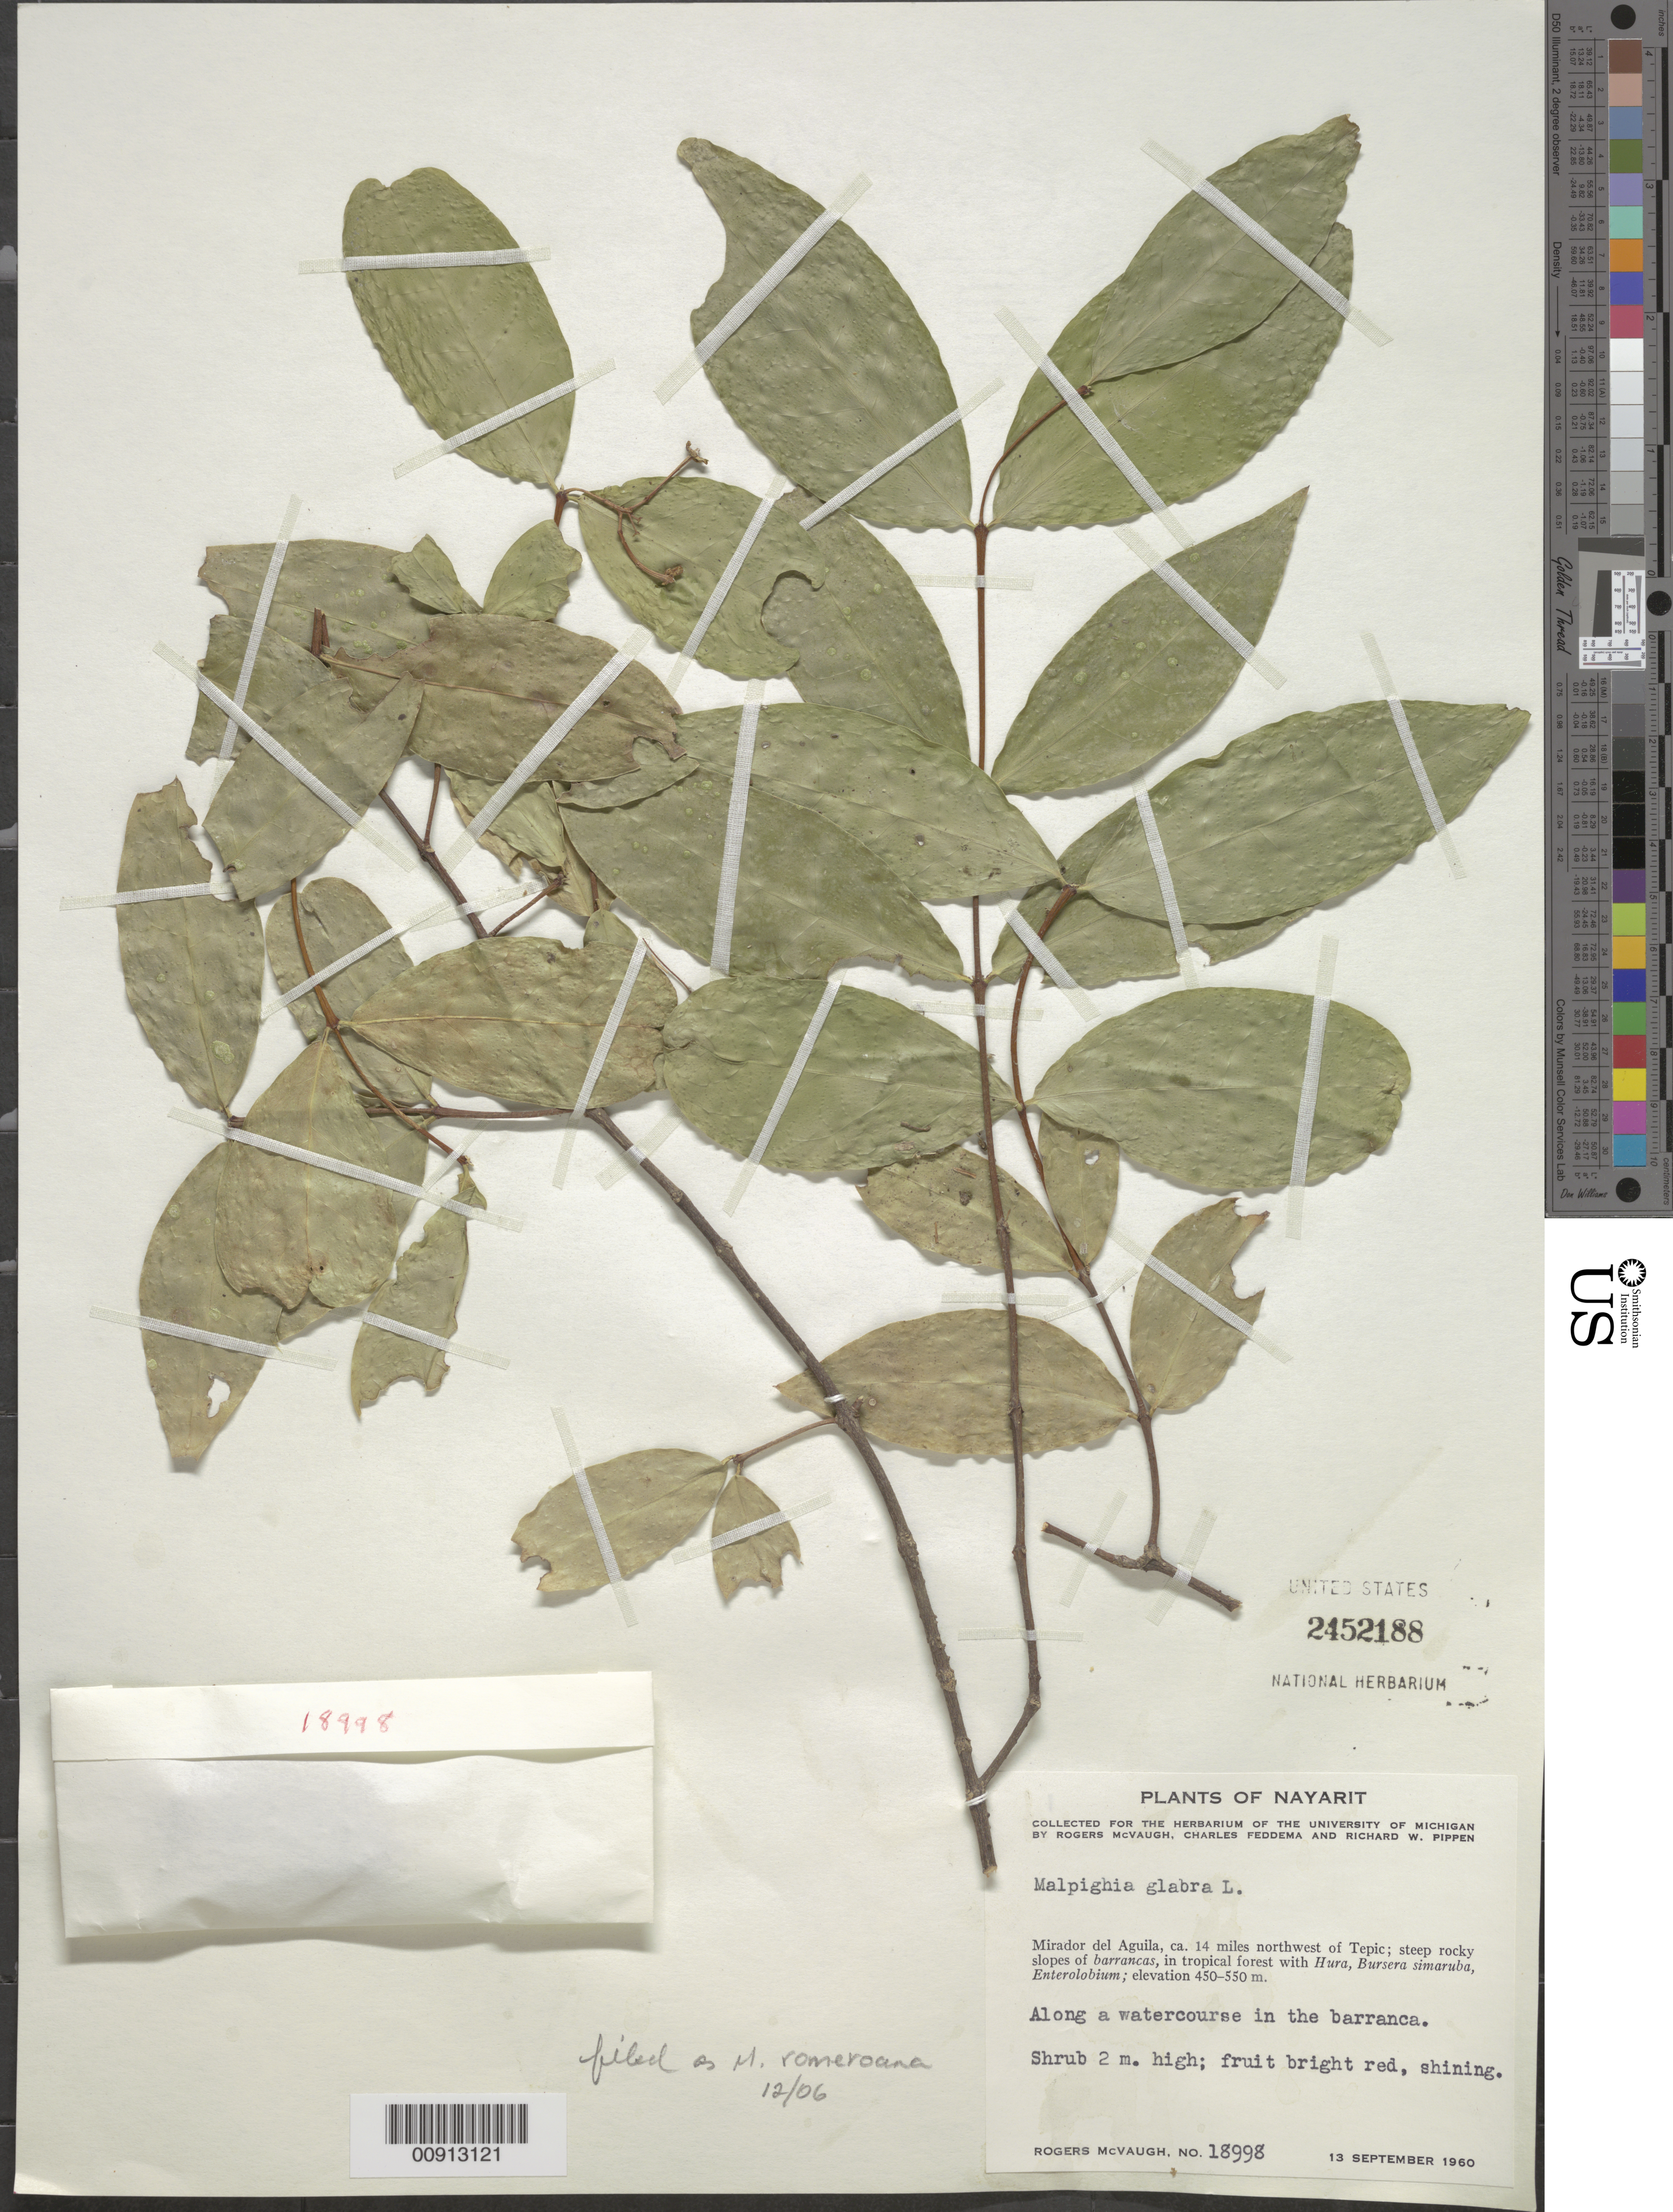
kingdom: Plantae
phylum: Tracheophyta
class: Magnoliopsida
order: Malpighiales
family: Malpighiaceae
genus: Malpighia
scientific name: Malpighia romeroana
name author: Cuatrec.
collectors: R. McVaugh, C. Feddema & R. W. Pippen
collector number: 18998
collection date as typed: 13 Sep 1960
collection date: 1960-09-13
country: Mexico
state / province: Nayarit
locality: Mirador del Aguila, ca. 14 miles northwest of Tepic.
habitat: Along watercourse in the barranca. Steep rocky slopes of barranca, in tropical forest w/Hura, Bursera simaruba, Enterolobium.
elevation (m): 550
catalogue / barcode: US 2452188